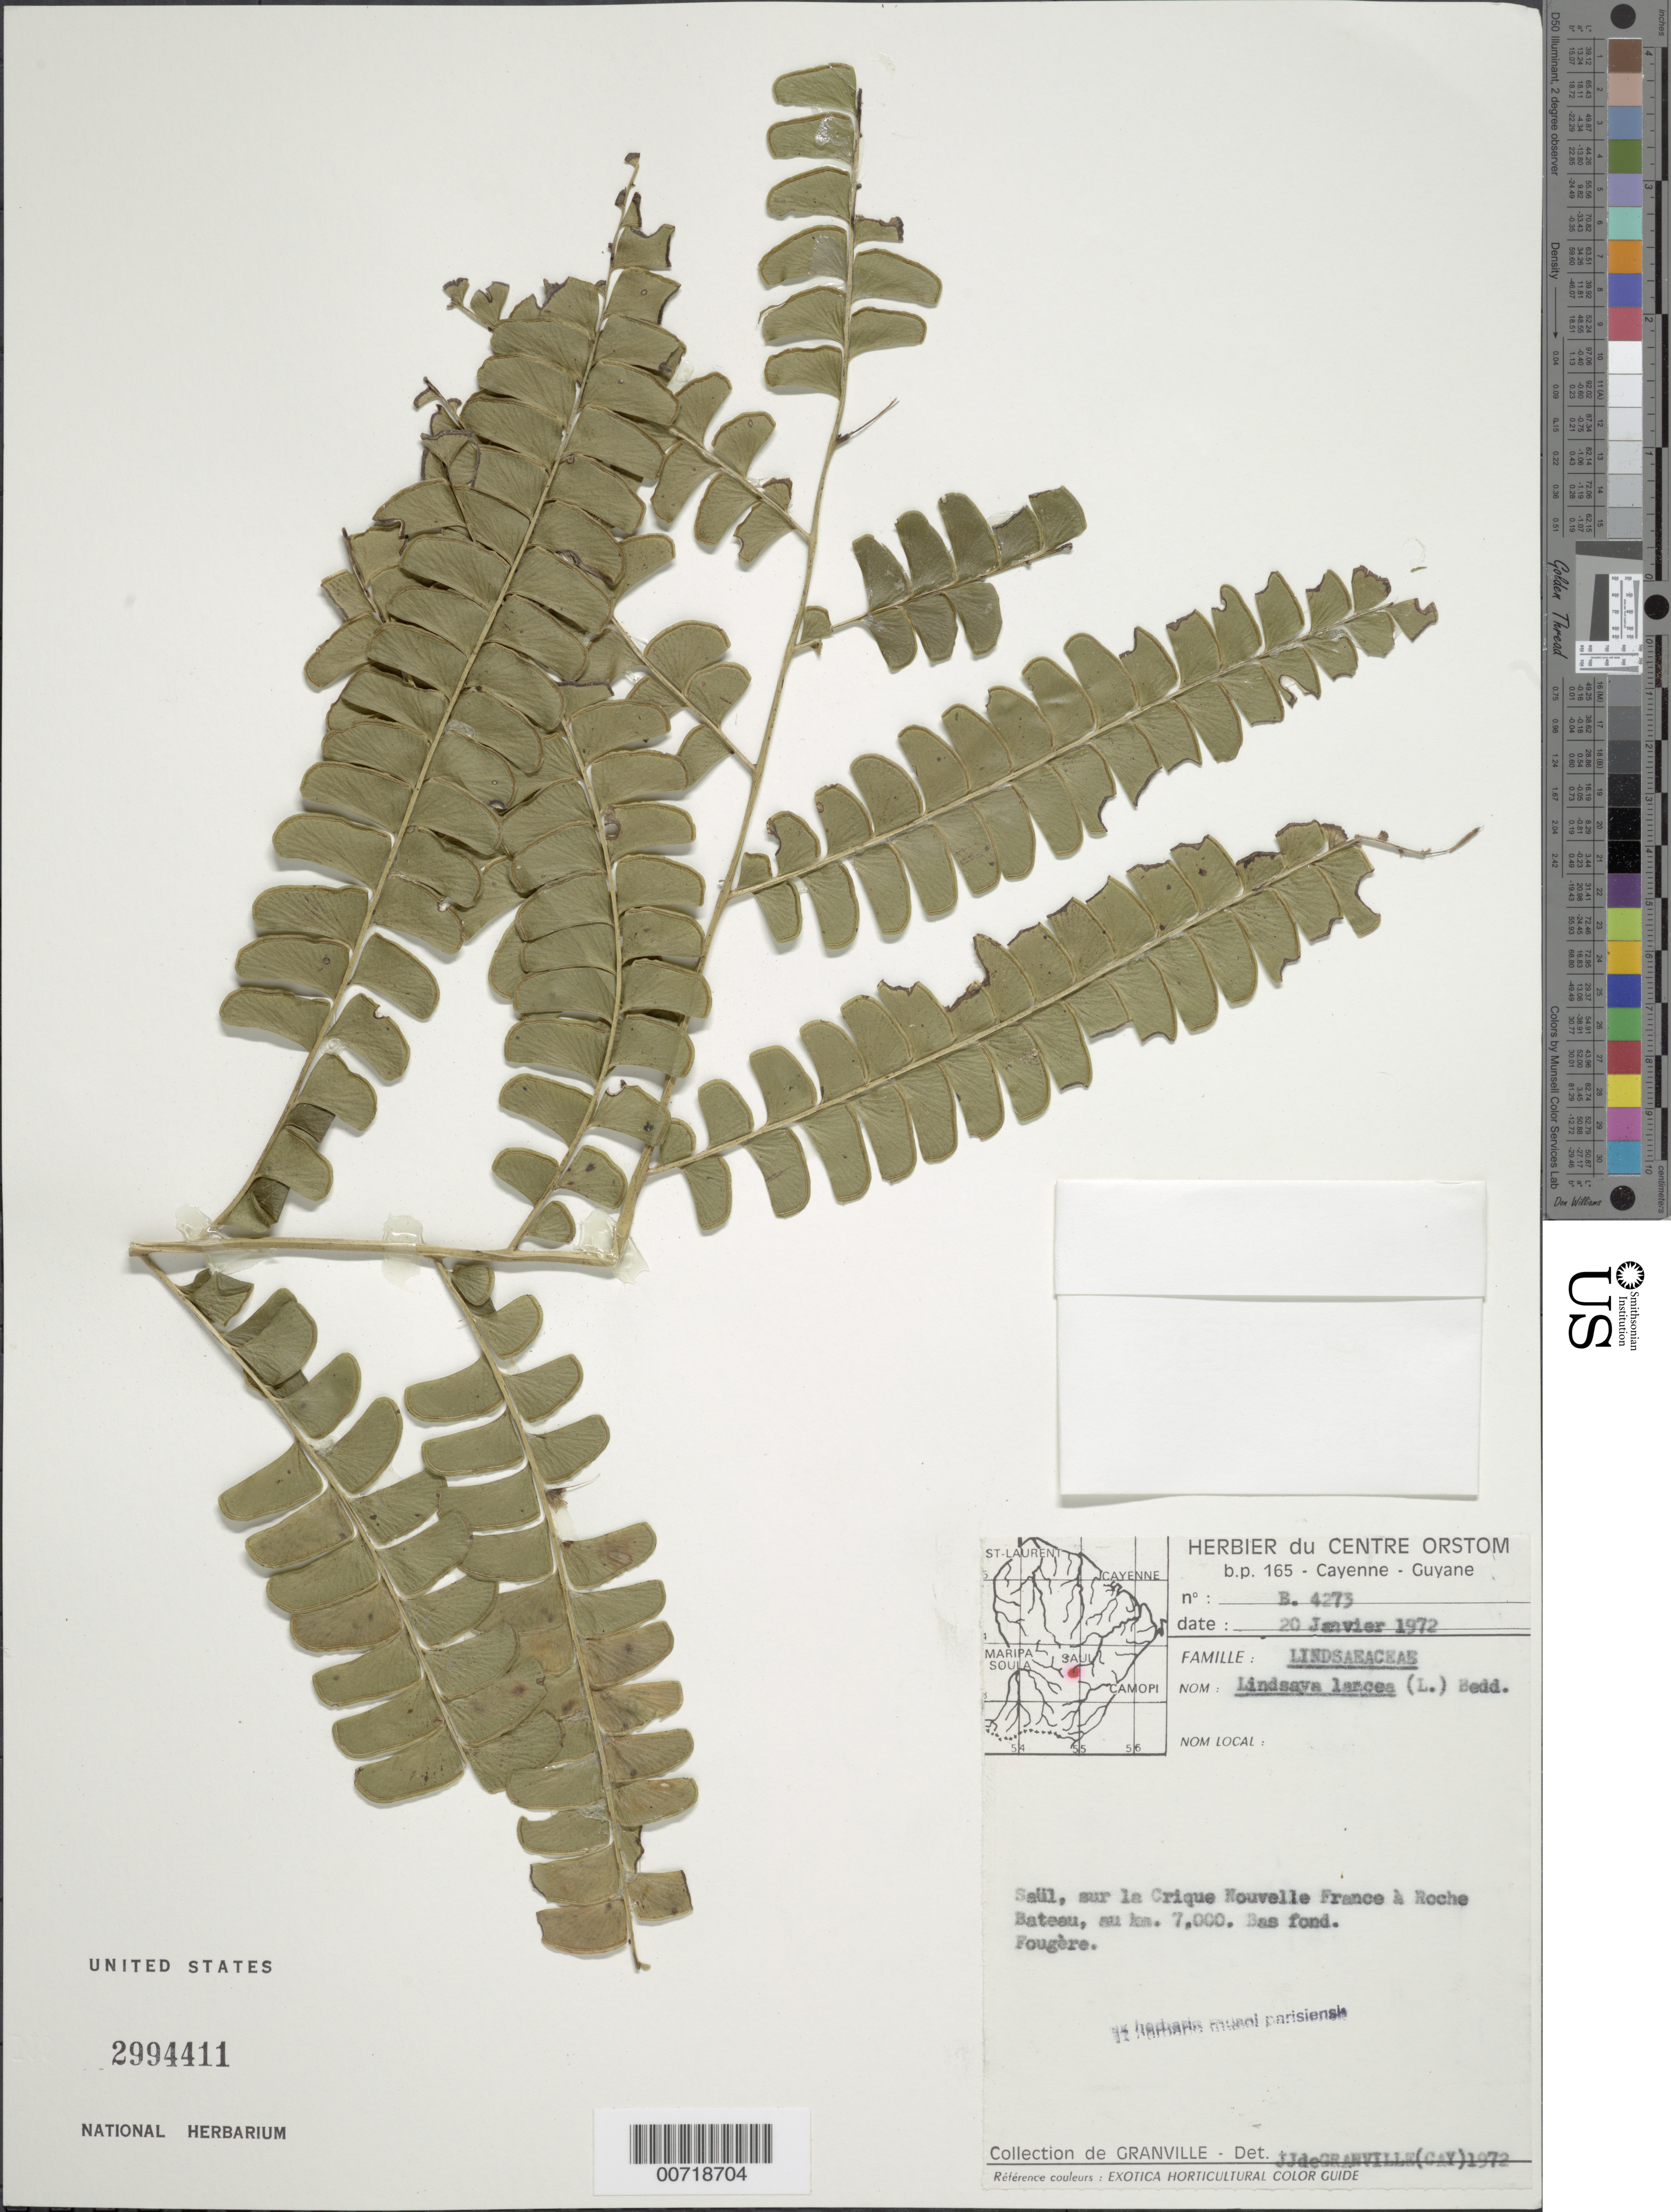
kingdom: Plantae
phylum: Tracheophyta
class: Polypodiopsida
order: Polypodiales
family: Lindsaeaceae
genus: Lindsaea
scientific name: Lindsaea lancea var. lancea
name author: (L.) Bedd.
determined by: Granville, J. J. de, (CAY), Institut de Recherche pour le Developpement (IRD) (FRENCH GUIANA)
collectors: J.-J. de Granville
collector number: B 4273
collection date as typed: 20-Jan-72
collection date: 1972-01-20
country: French Guiana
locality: Saül, sur la Crique Nouvelle France a Roche Bateau, km 7.0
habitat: Bas fond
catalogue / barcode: US 2994411